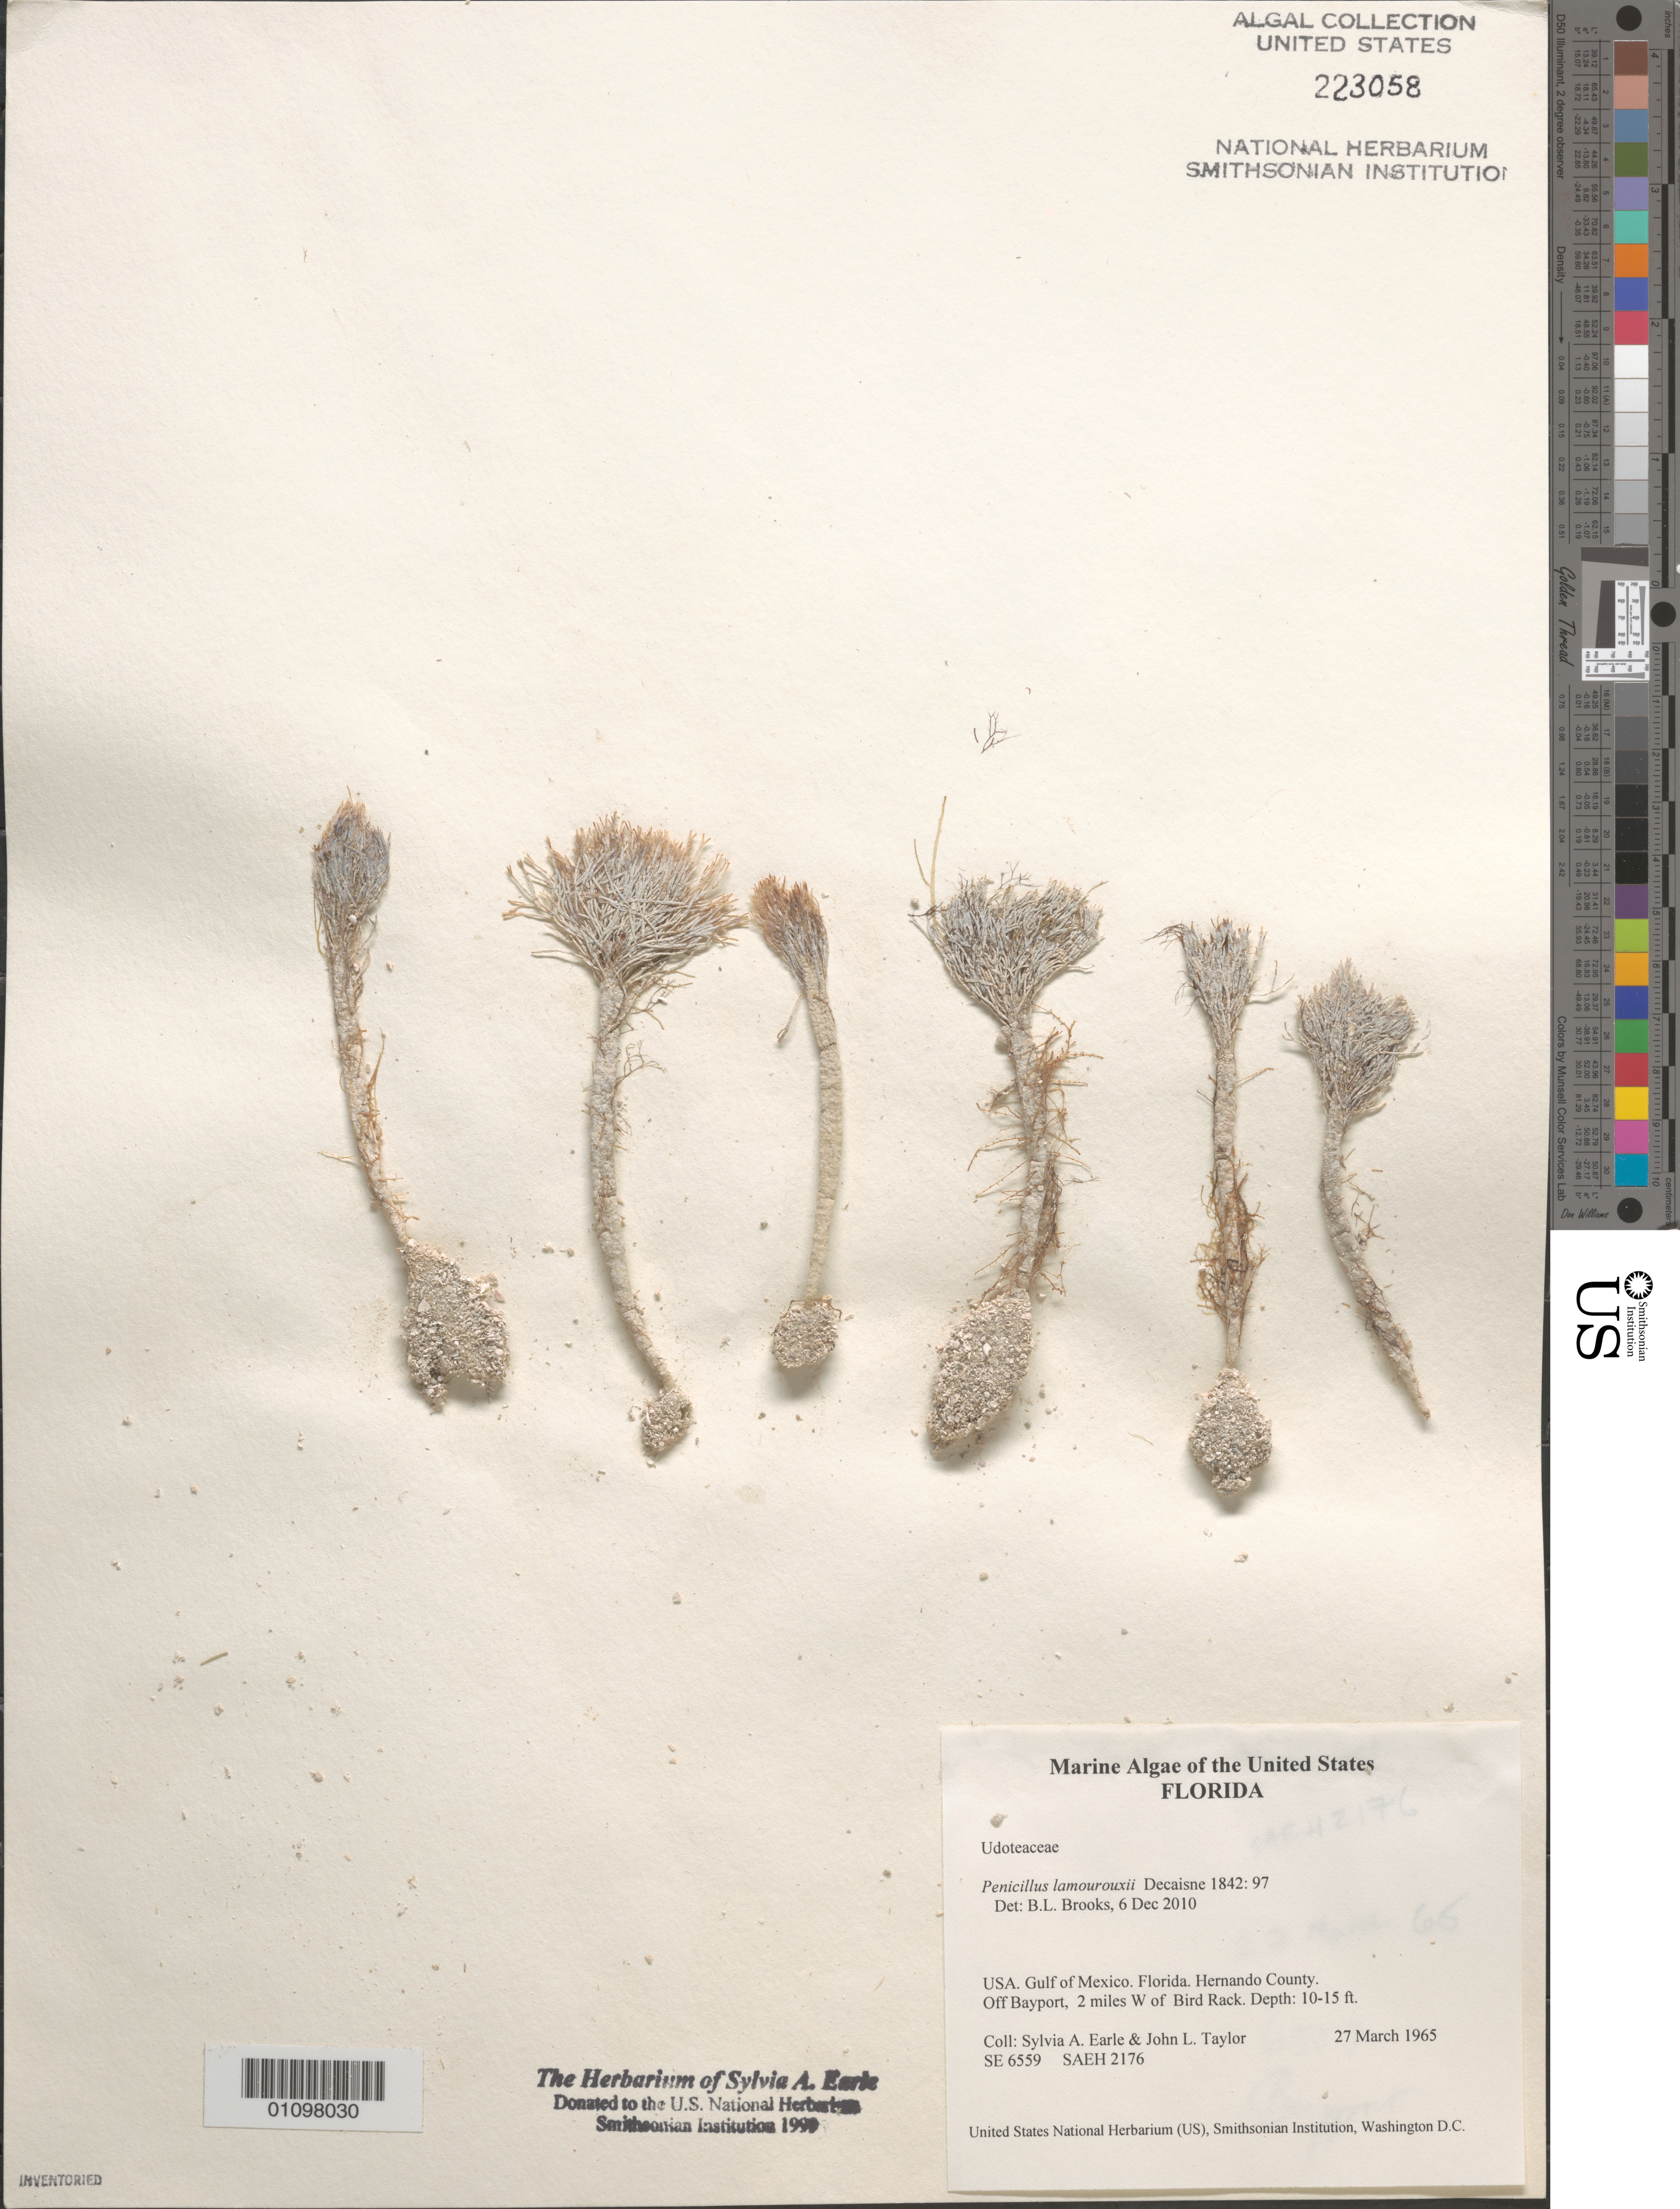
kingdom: Plantae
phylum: Chlorophyta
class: Ulvophyceae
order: Bryopsidales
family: Udoteaceae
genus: Penicillus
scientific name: Penicillus lamourouxii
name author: Decne.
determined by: Brooks, B. L., (BOT), Smithsonian Institution - National Museum of Natural History (UNITED STATES)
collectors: S. A. Earle & J. L. Taylor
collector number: SE 6559 & SAEH 2176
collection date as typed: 27 Mar 1965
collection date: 1965-03-27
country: United States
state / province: Florida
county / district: Hernando County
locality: Gulf of Mexico, off Bayport, 2 miles west of bird rack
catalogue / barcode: US 223058